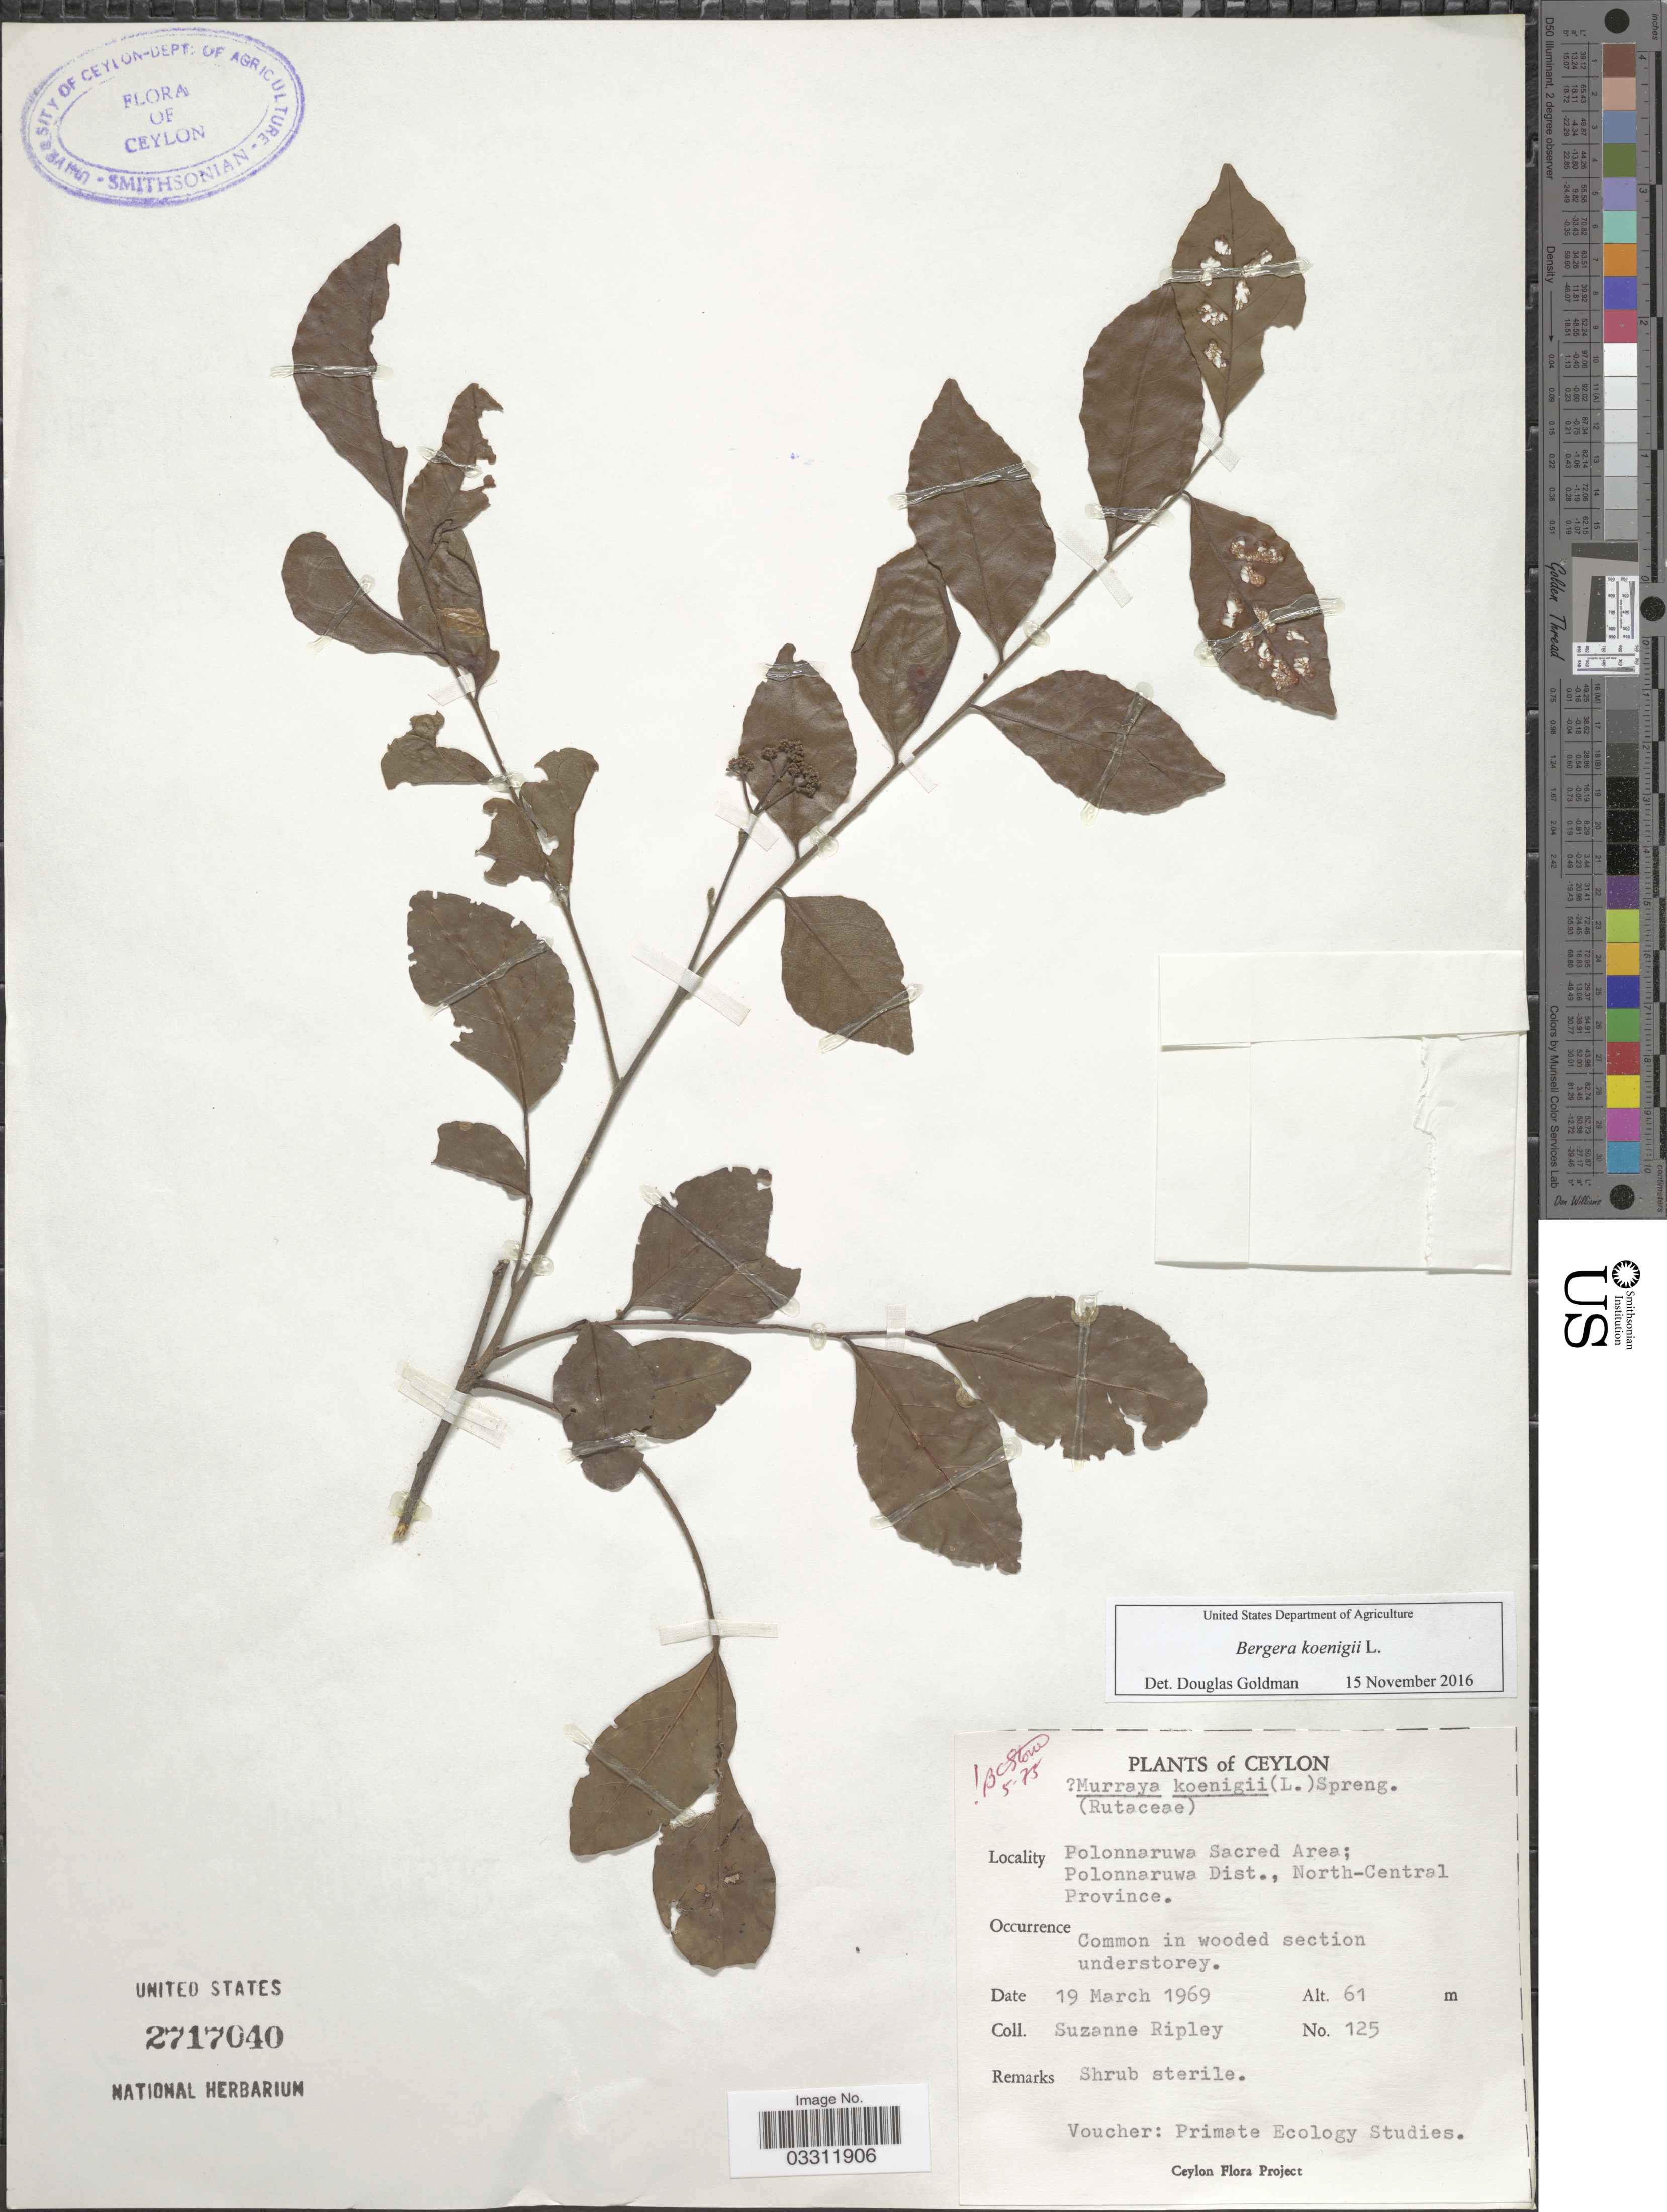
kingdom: Plantae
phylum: Tracheophyta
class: Magnoliopsida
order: Sapindales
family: Rutaceae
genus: Bergera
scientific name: Bergera koenigii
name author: L.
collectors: S. Ripley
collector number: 125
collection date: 1969-03-19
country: Sri Lanka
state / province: North Central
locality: Ceylon. Polonnaruwa Sacred Area; Polonnaruwa Dist.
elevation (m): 61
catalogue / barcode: US 2717040